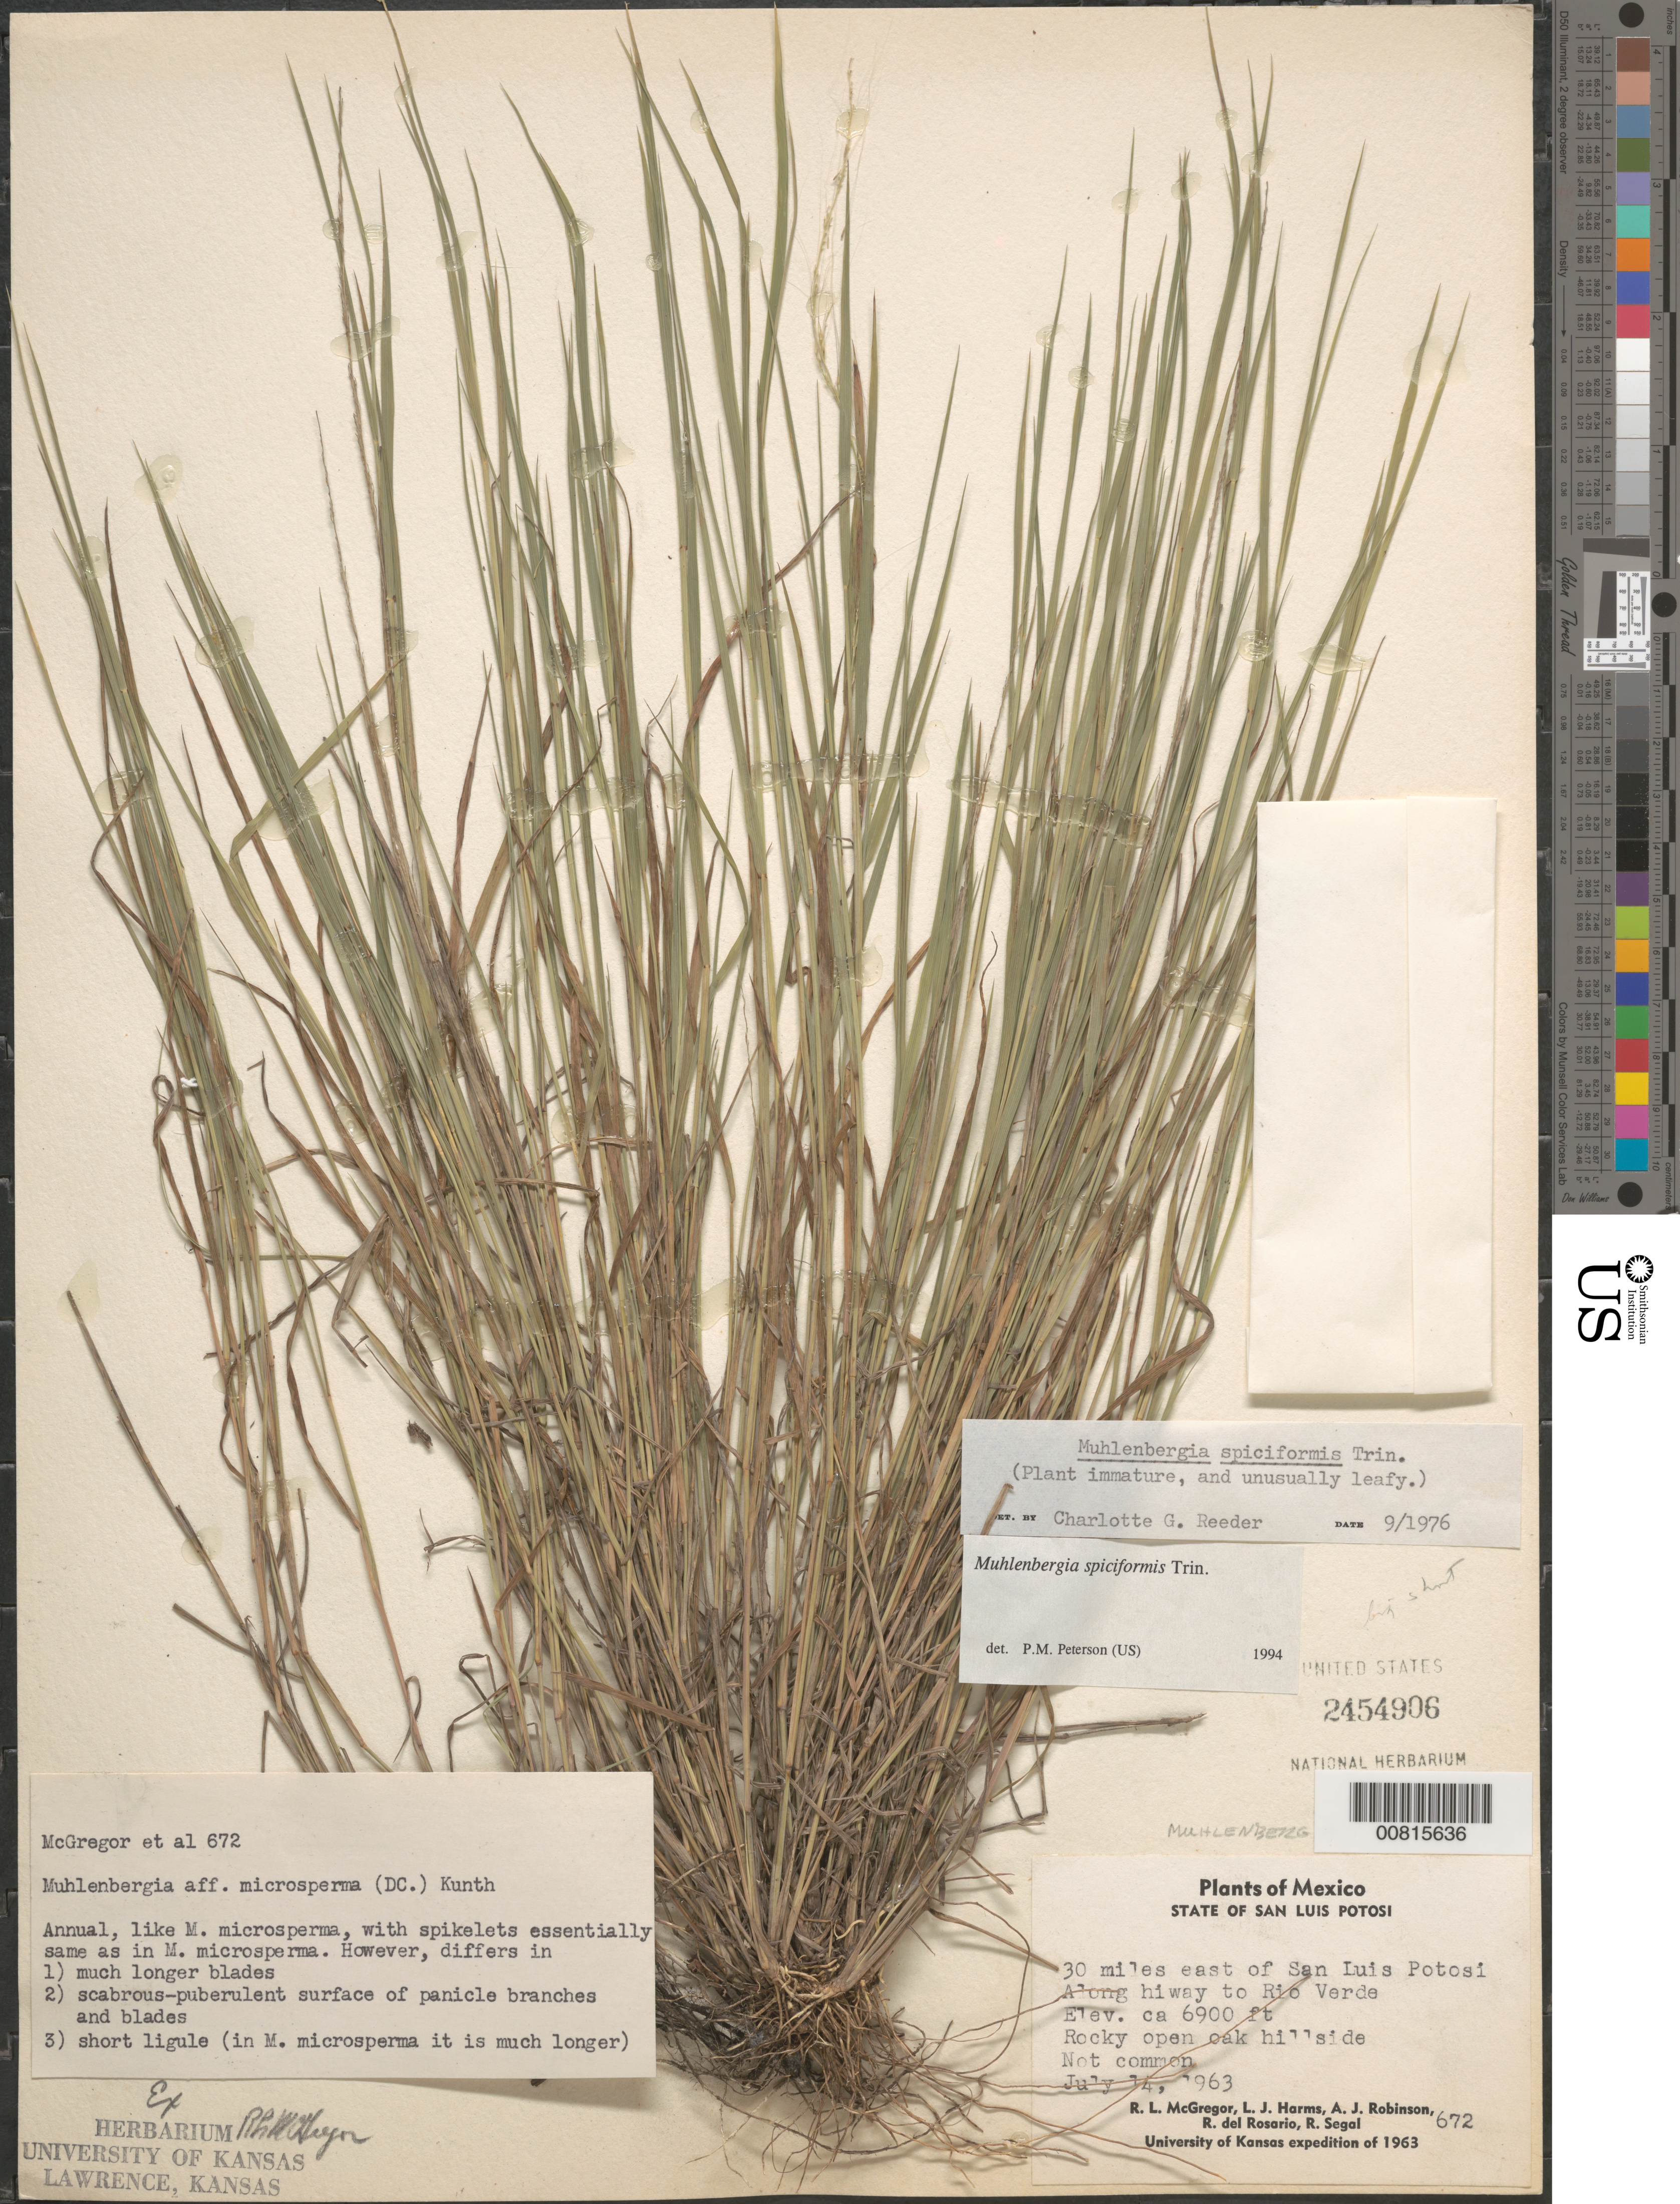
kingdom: Plantae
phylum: Tracheophyta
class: Liliopsida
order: Poales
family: Poaceae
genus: Muhlenbergia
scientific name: Muhlenbergia spiciformis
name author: Trin.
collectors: R. L. McGregor & et al.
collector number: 672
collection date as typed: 14 Jul 1963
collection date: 1963-07-14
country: Mexico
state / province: San Luis Potosi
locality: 30 mi E of San Luis Potosi along Hwy to Rioverde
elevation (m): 2103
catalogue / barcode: US 2454906